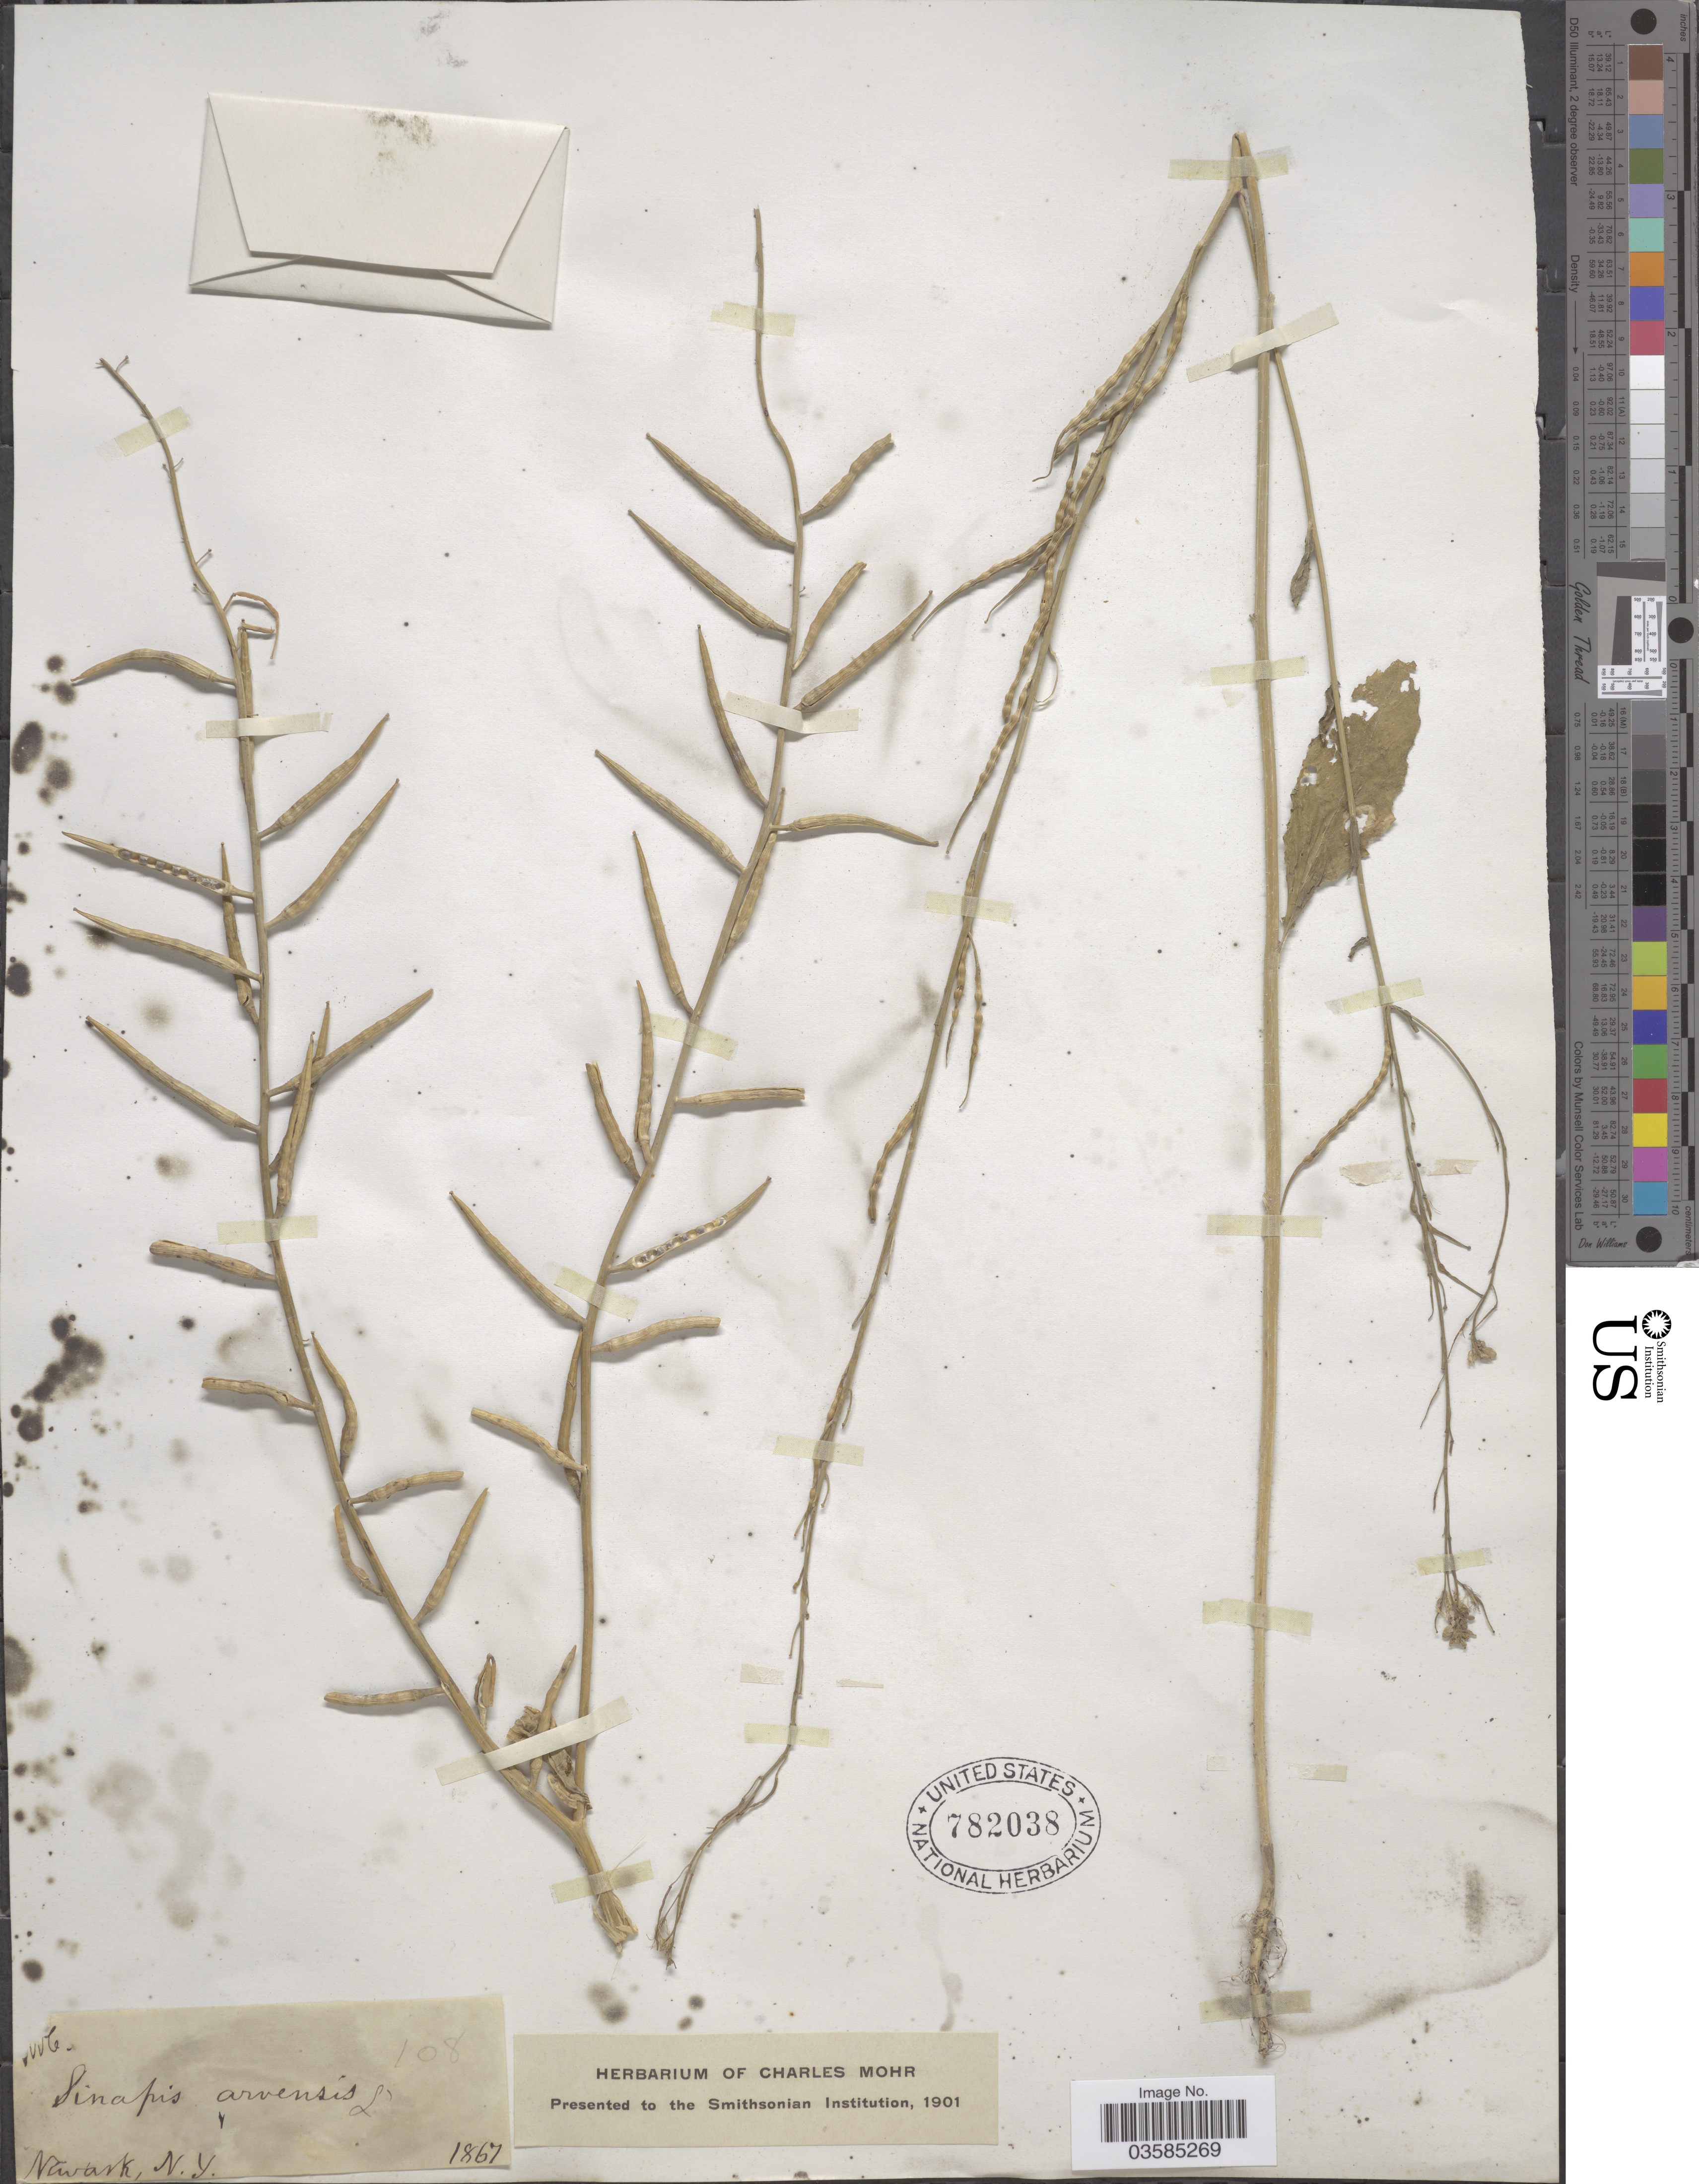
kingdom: Plantae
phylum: Tracheophyta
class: Magnoliopsida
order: Brassicales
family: Brassicaceae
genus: Brassica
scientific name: Brassica sp.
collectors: ex herb. Charles Mohr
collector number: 108?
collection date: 1867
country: United States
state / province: New York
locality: Newark.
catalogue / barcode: US 782038